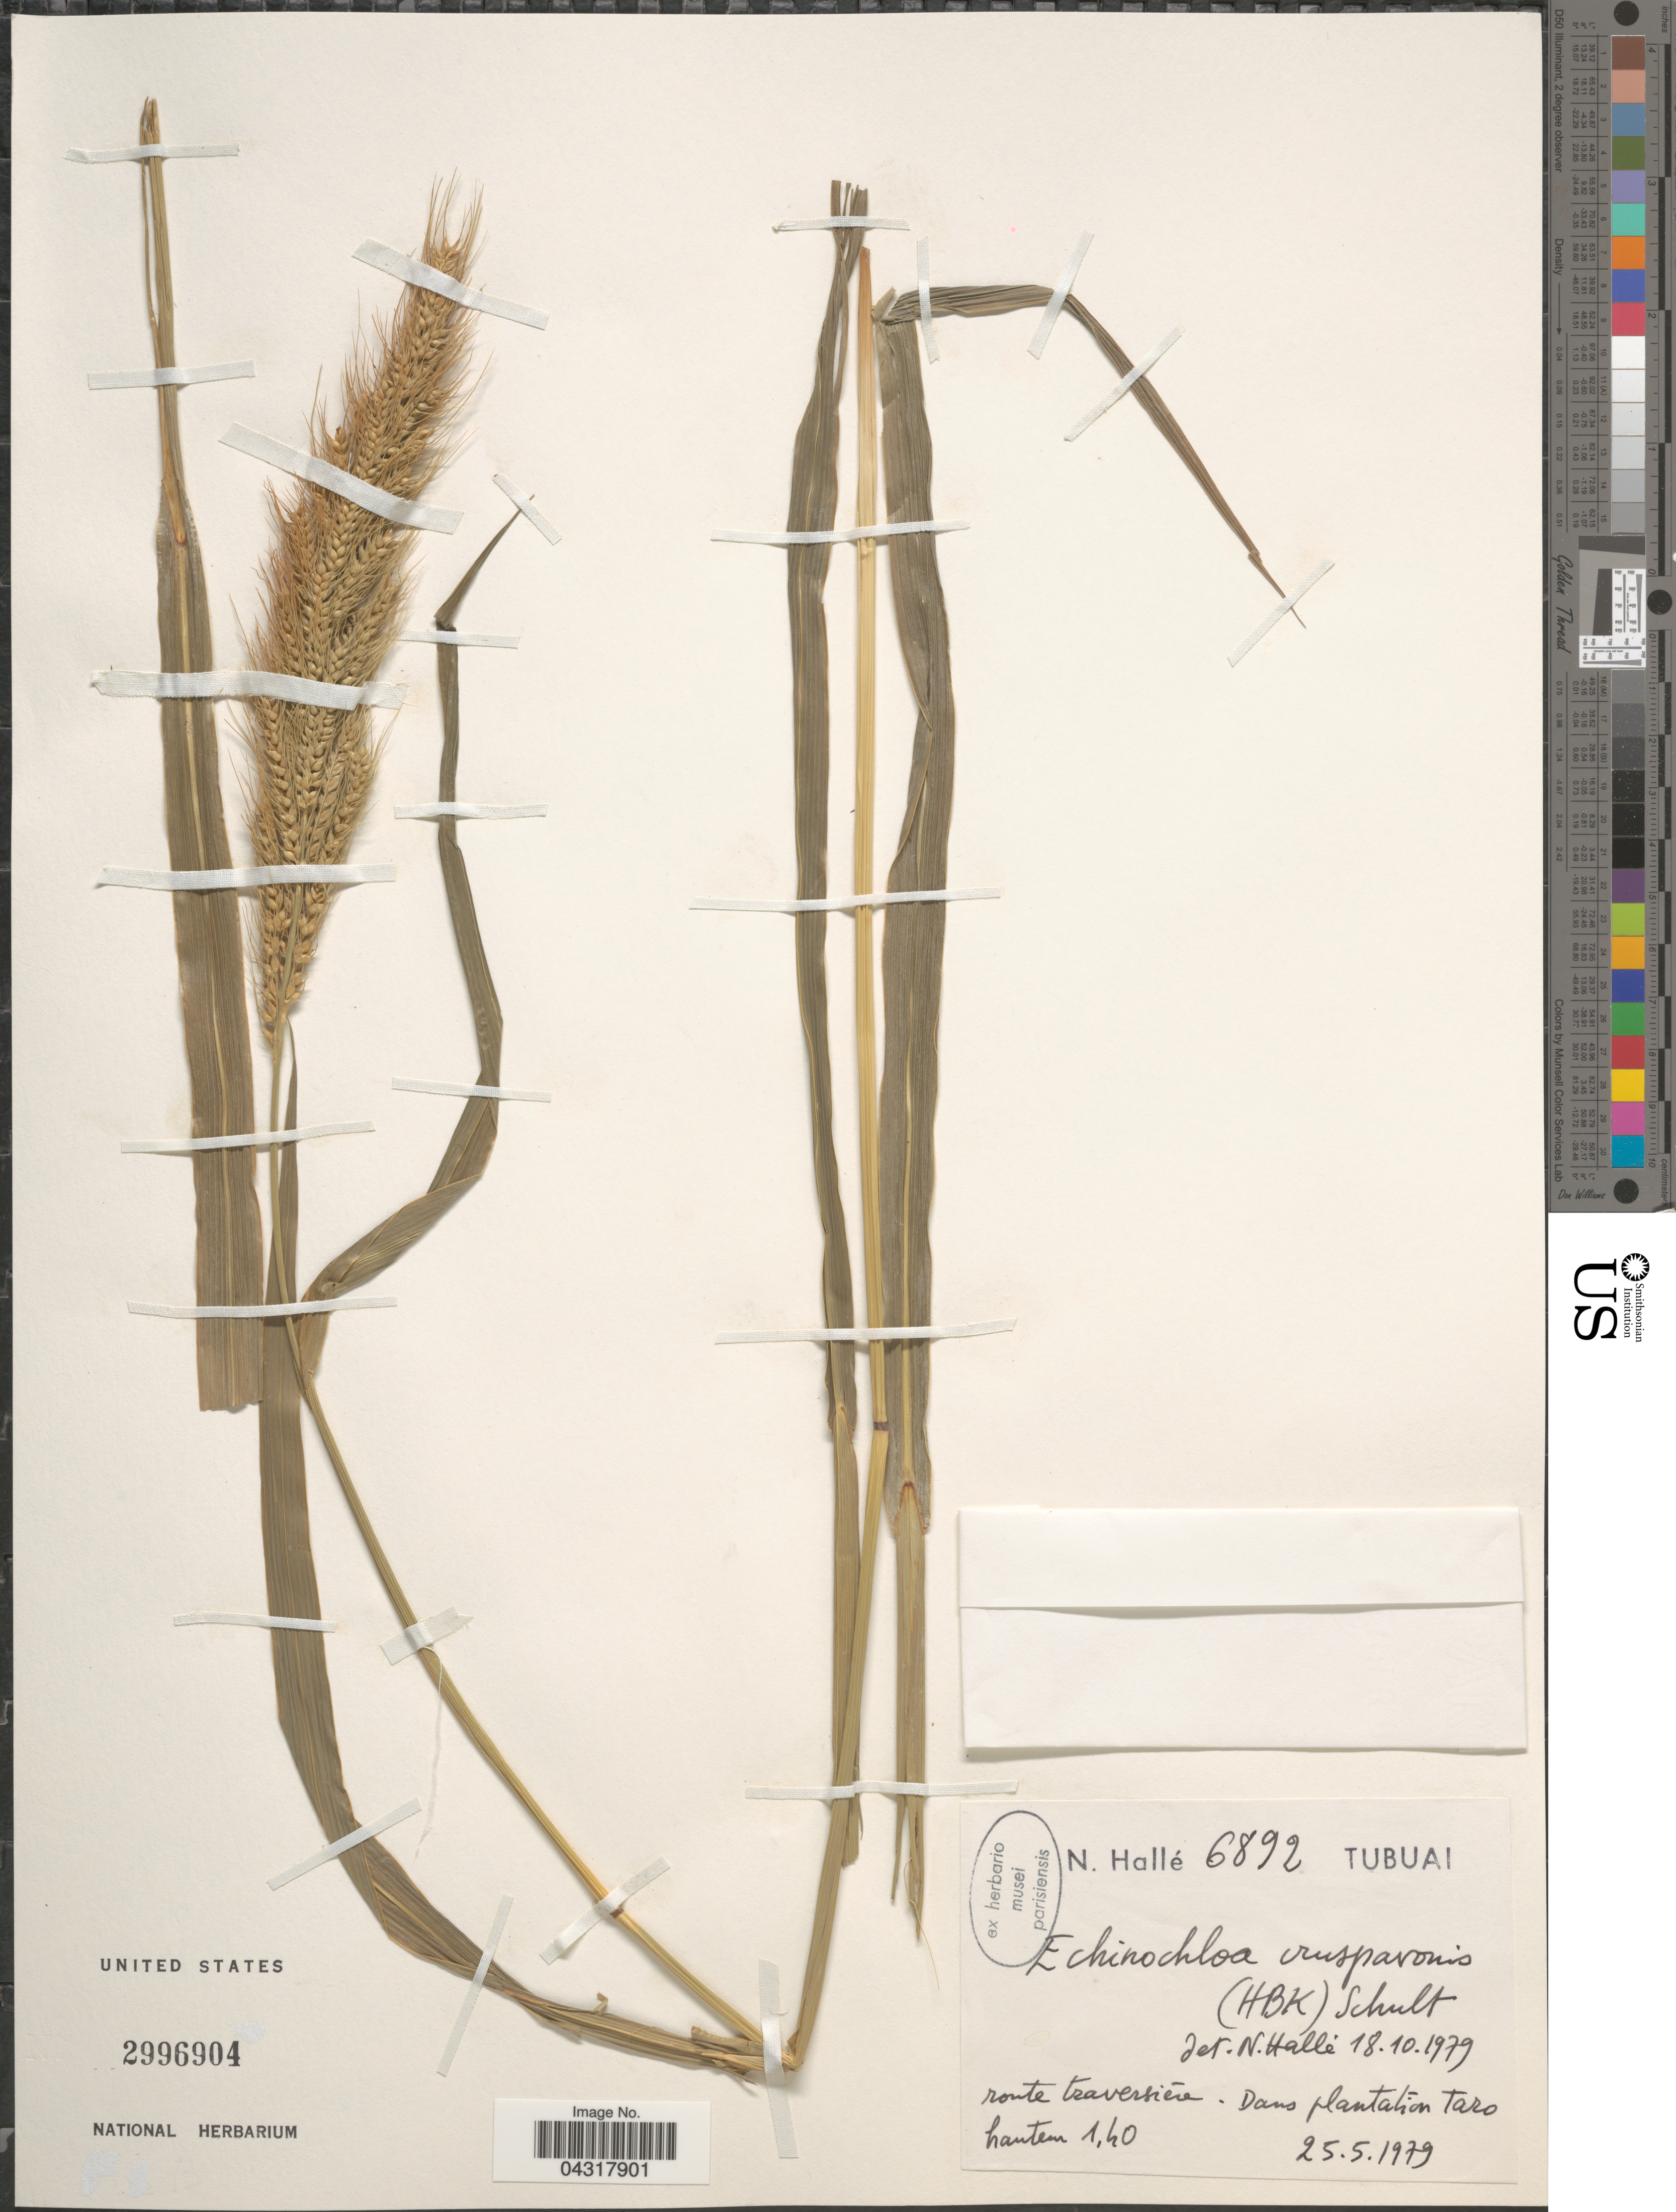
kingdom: Plantae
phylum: Tracheophyta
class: Liliopsida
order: Poales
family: Poaceae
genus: Echinochloa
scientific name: Echinochloa crus-pavonis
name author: (Kunth) Schult.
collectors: N. Hallé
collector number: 6892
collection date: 1979-05-25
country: French Polynesia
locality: Tubuai. Route tracersiére. Dans plantation Taro.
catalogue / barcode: US 2996904